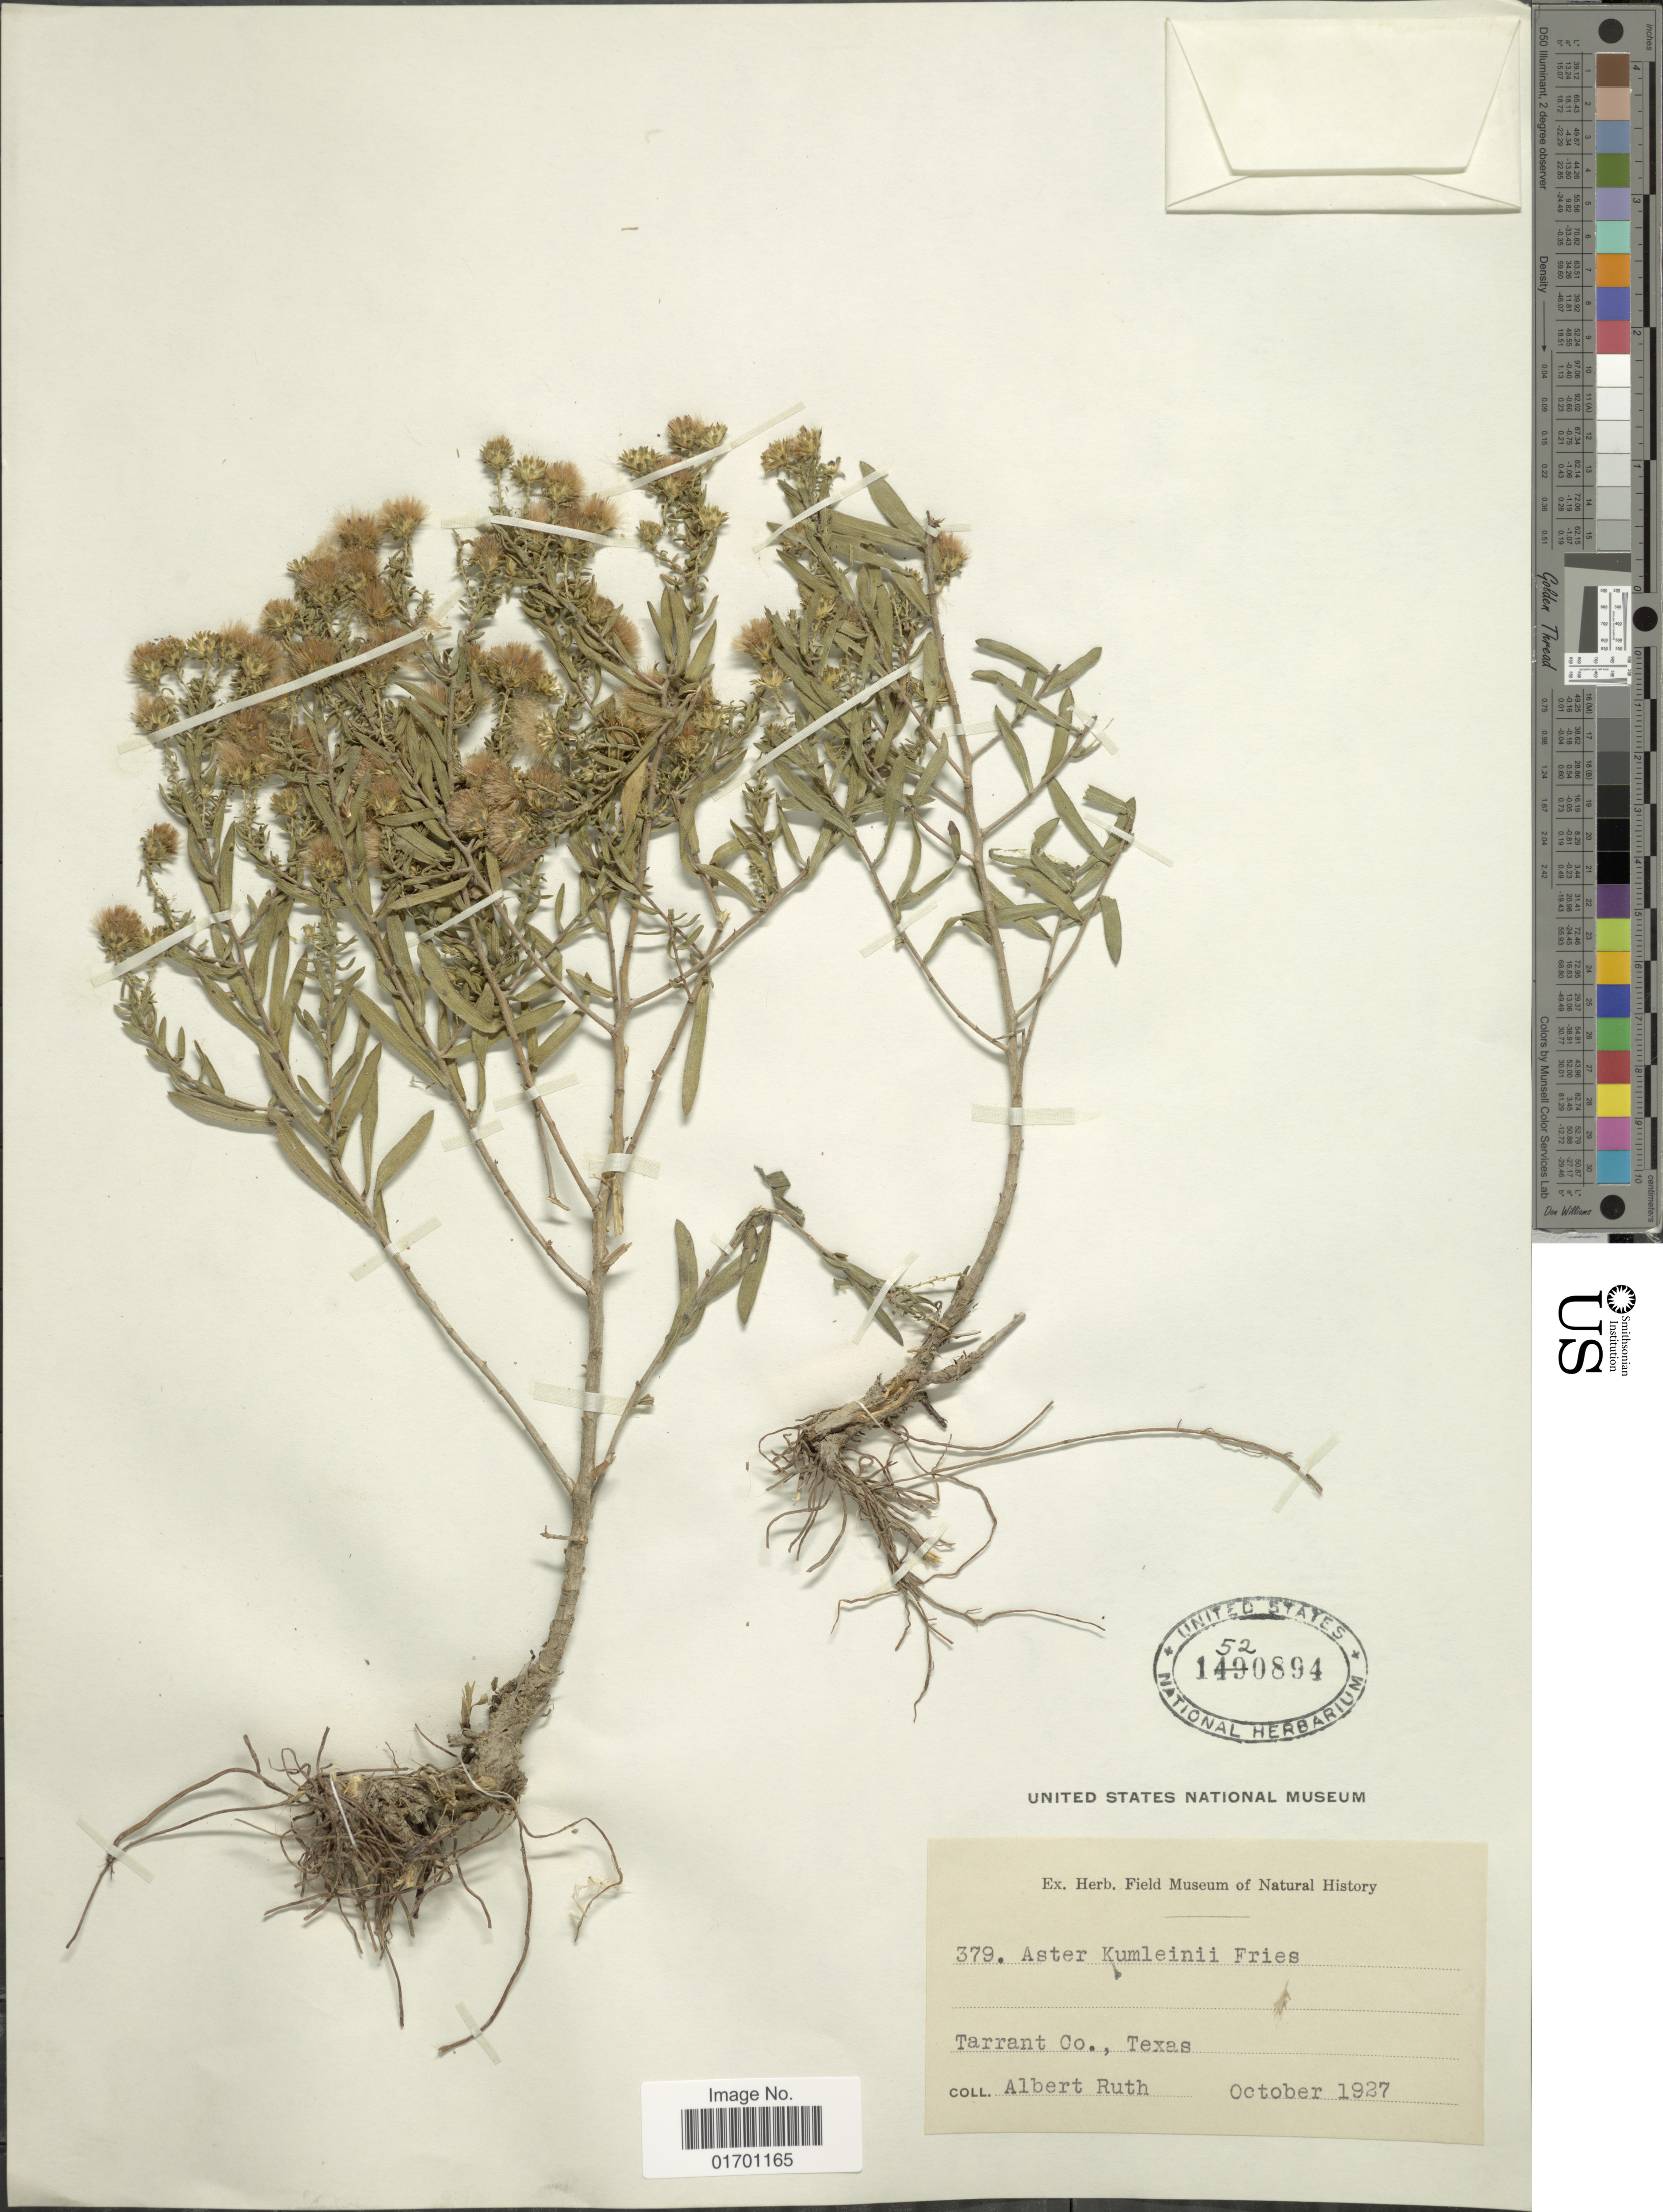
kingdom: Plantae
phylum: Tracheophyta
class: Magnoliopsida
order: Asterales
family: Asteraceae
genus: Symphyotrichum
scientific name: Symphyotrichum oblongifolium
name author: (Nutt.) G.L. Nesom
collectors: A. Ruth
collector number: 379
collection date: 1927-10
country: United States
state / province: Texas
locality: Tarrant Co.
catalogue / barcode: US 1520894